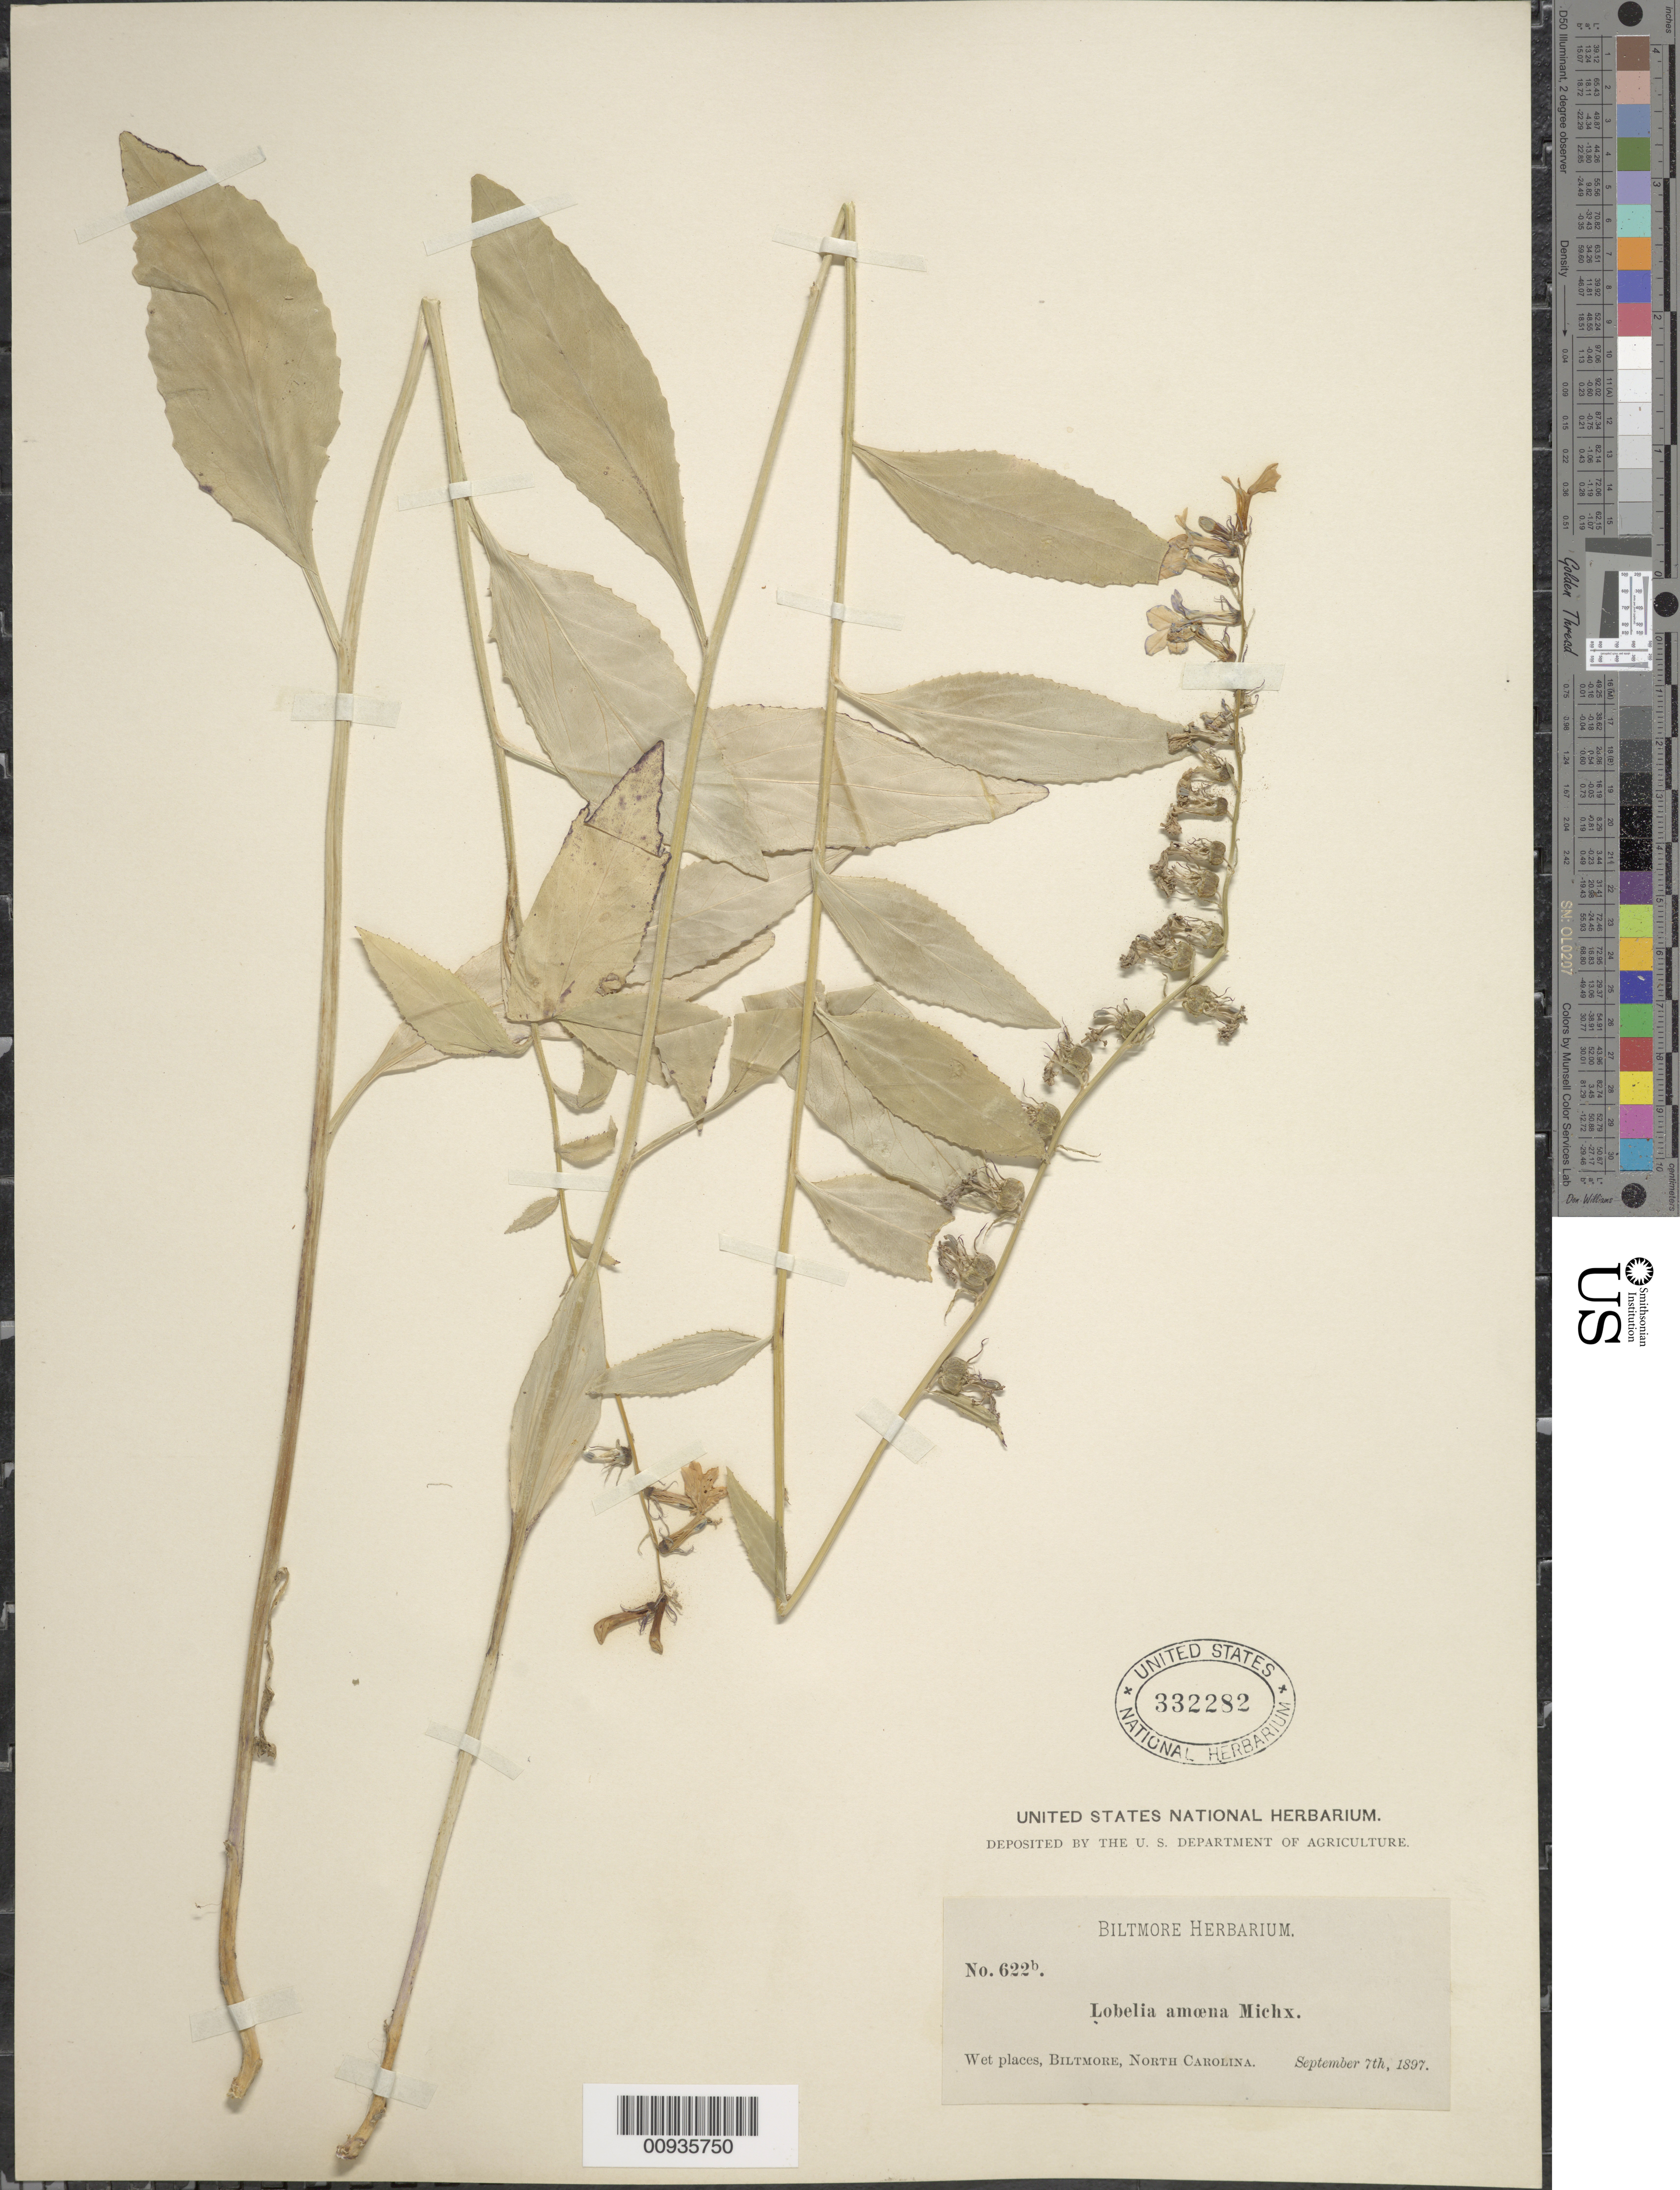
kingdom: Plantae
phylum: Tracheophyta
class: Magnoliopsida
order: Asterales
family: Campanulaceae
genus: Lobelia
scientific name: Lobelia amoena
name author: Michx.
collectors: ex herb. Biltmore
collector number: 622b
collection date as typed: September 7, 1897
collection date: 1897-09-07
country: United States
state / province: North Carolina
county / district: Macon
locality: Highlands.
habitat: wet places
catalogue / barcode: US 332282